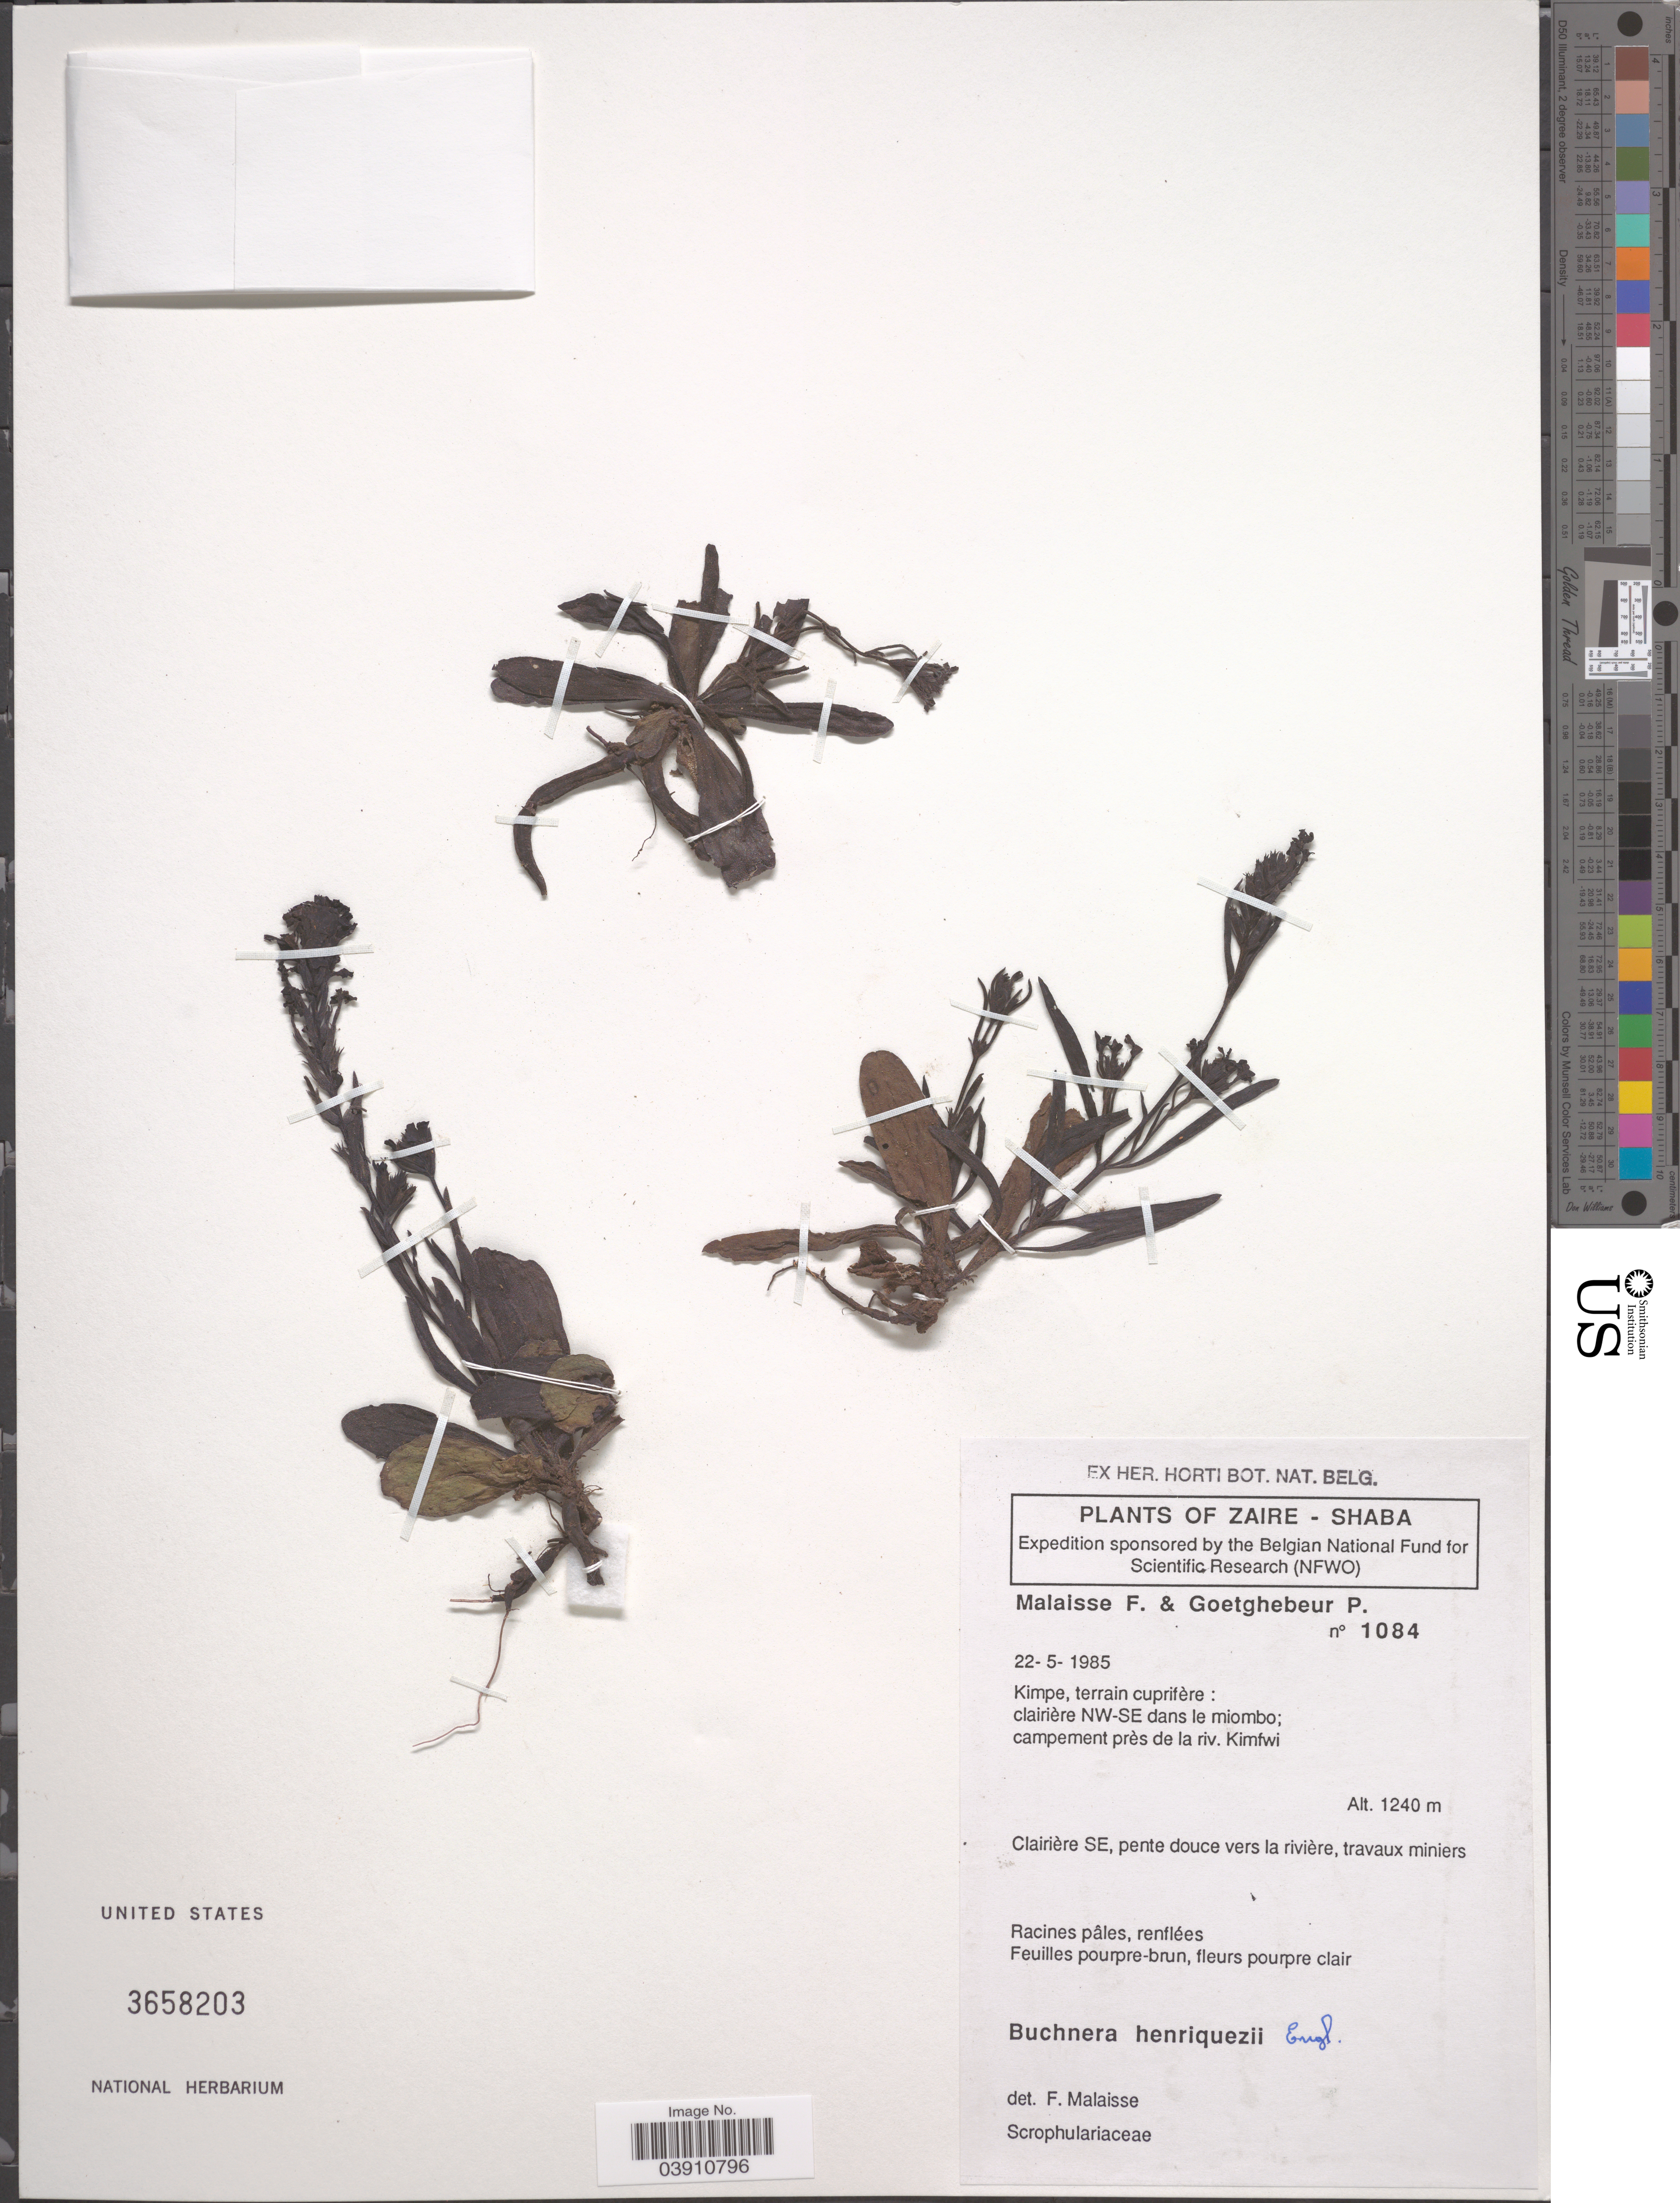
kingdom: Plantae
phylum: Tracheophyta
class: Magnoliopsida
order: Lamiales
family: Orobanchaceae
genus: Buchnera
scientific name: Buchnera henriquesii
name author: Engl.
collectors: F. Malaisse & P. Goetghebeur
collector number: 1084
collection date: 1985-05-22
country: Angola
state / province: Zaire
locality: Zaire - Shaba. Kimpe, terrain cuprifère: clairière NW-SE dans le miombo; campement près de la riv. Kimfwi. Clairière SE, pente douce vers la rivière, travaux miniers.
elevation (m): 1240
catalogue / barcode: US 3658203